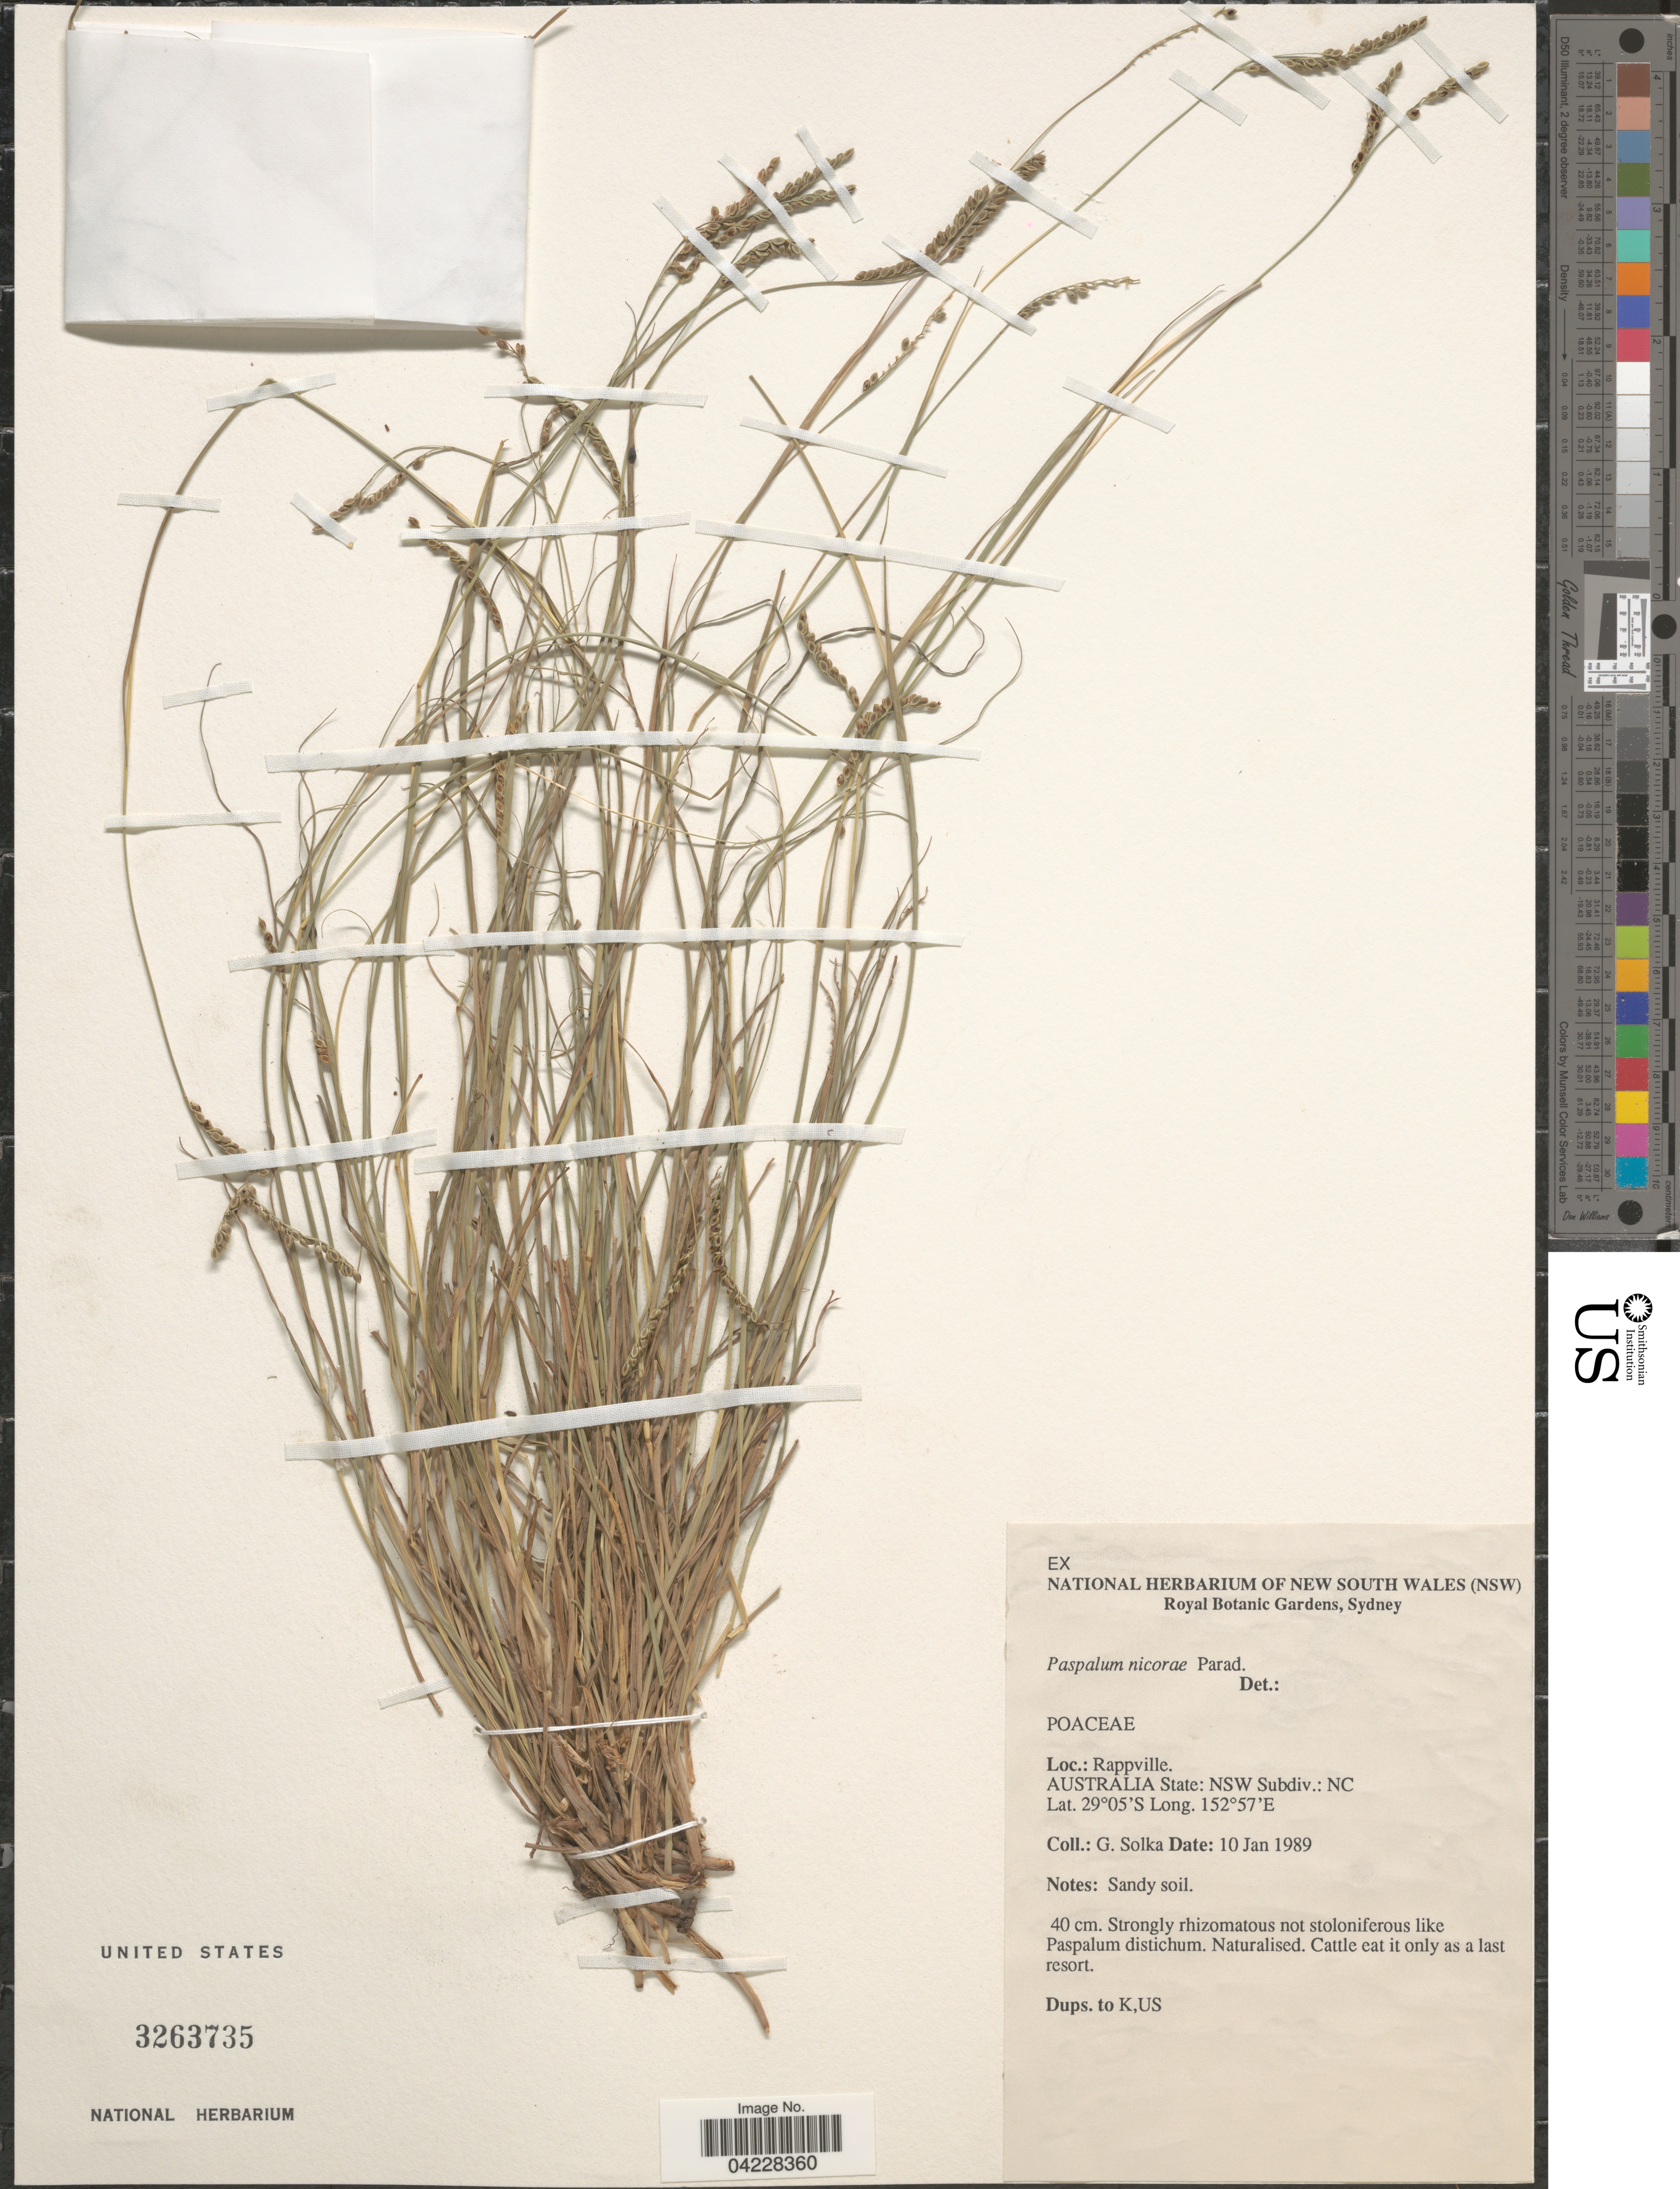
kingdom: Plantae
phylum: Tracheophyta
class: Liliopsida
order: Poales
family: Poaceae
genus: Paspalum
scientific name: Paspalum nicorae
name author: Parodi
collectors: G. Solka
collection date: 1989-01-10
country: Australia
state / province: New South Wales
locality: Rappville. NSW Subdiv.: NC.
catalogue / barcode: US 3263735